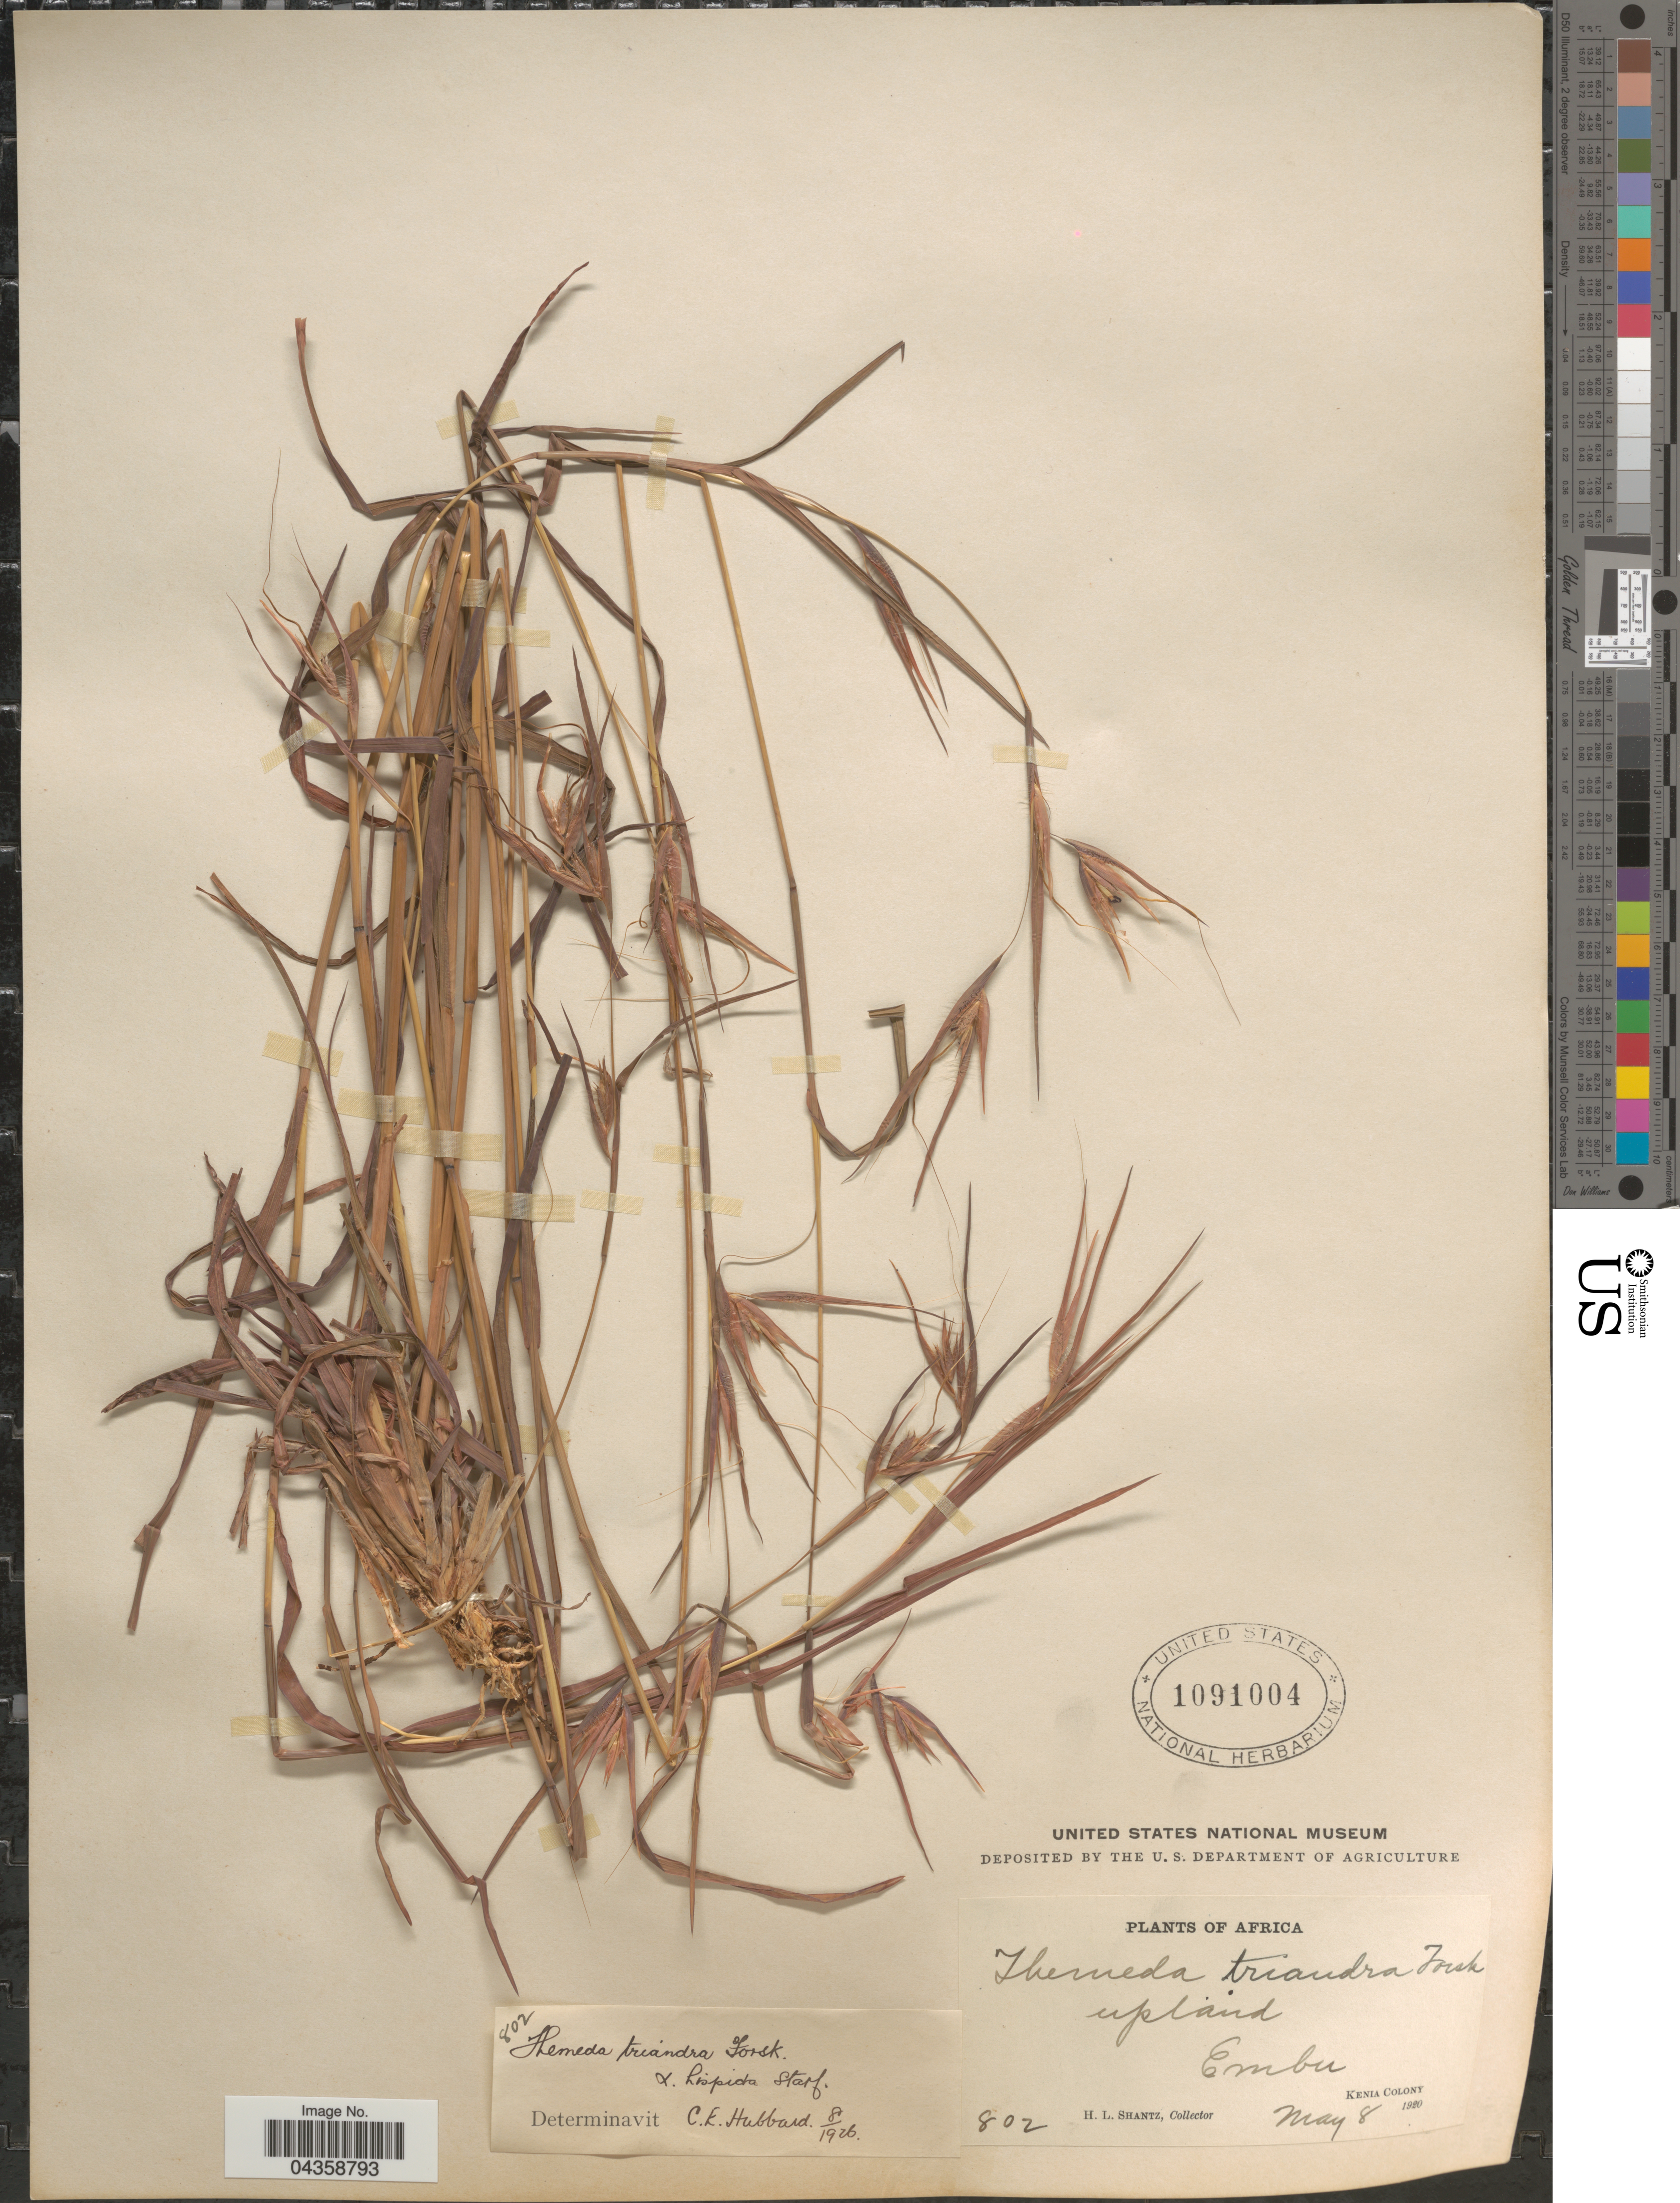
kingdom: Plantae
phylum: Tracheophyta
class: Liliopsida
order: Poales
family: Poaceae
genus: Themeda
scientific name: Themeda triandra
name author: Forssk.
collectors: H. Shantz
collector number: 802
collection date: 1920-05-08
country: Kenya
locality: Embu. Kenia Colony.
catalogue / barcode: US 1091004